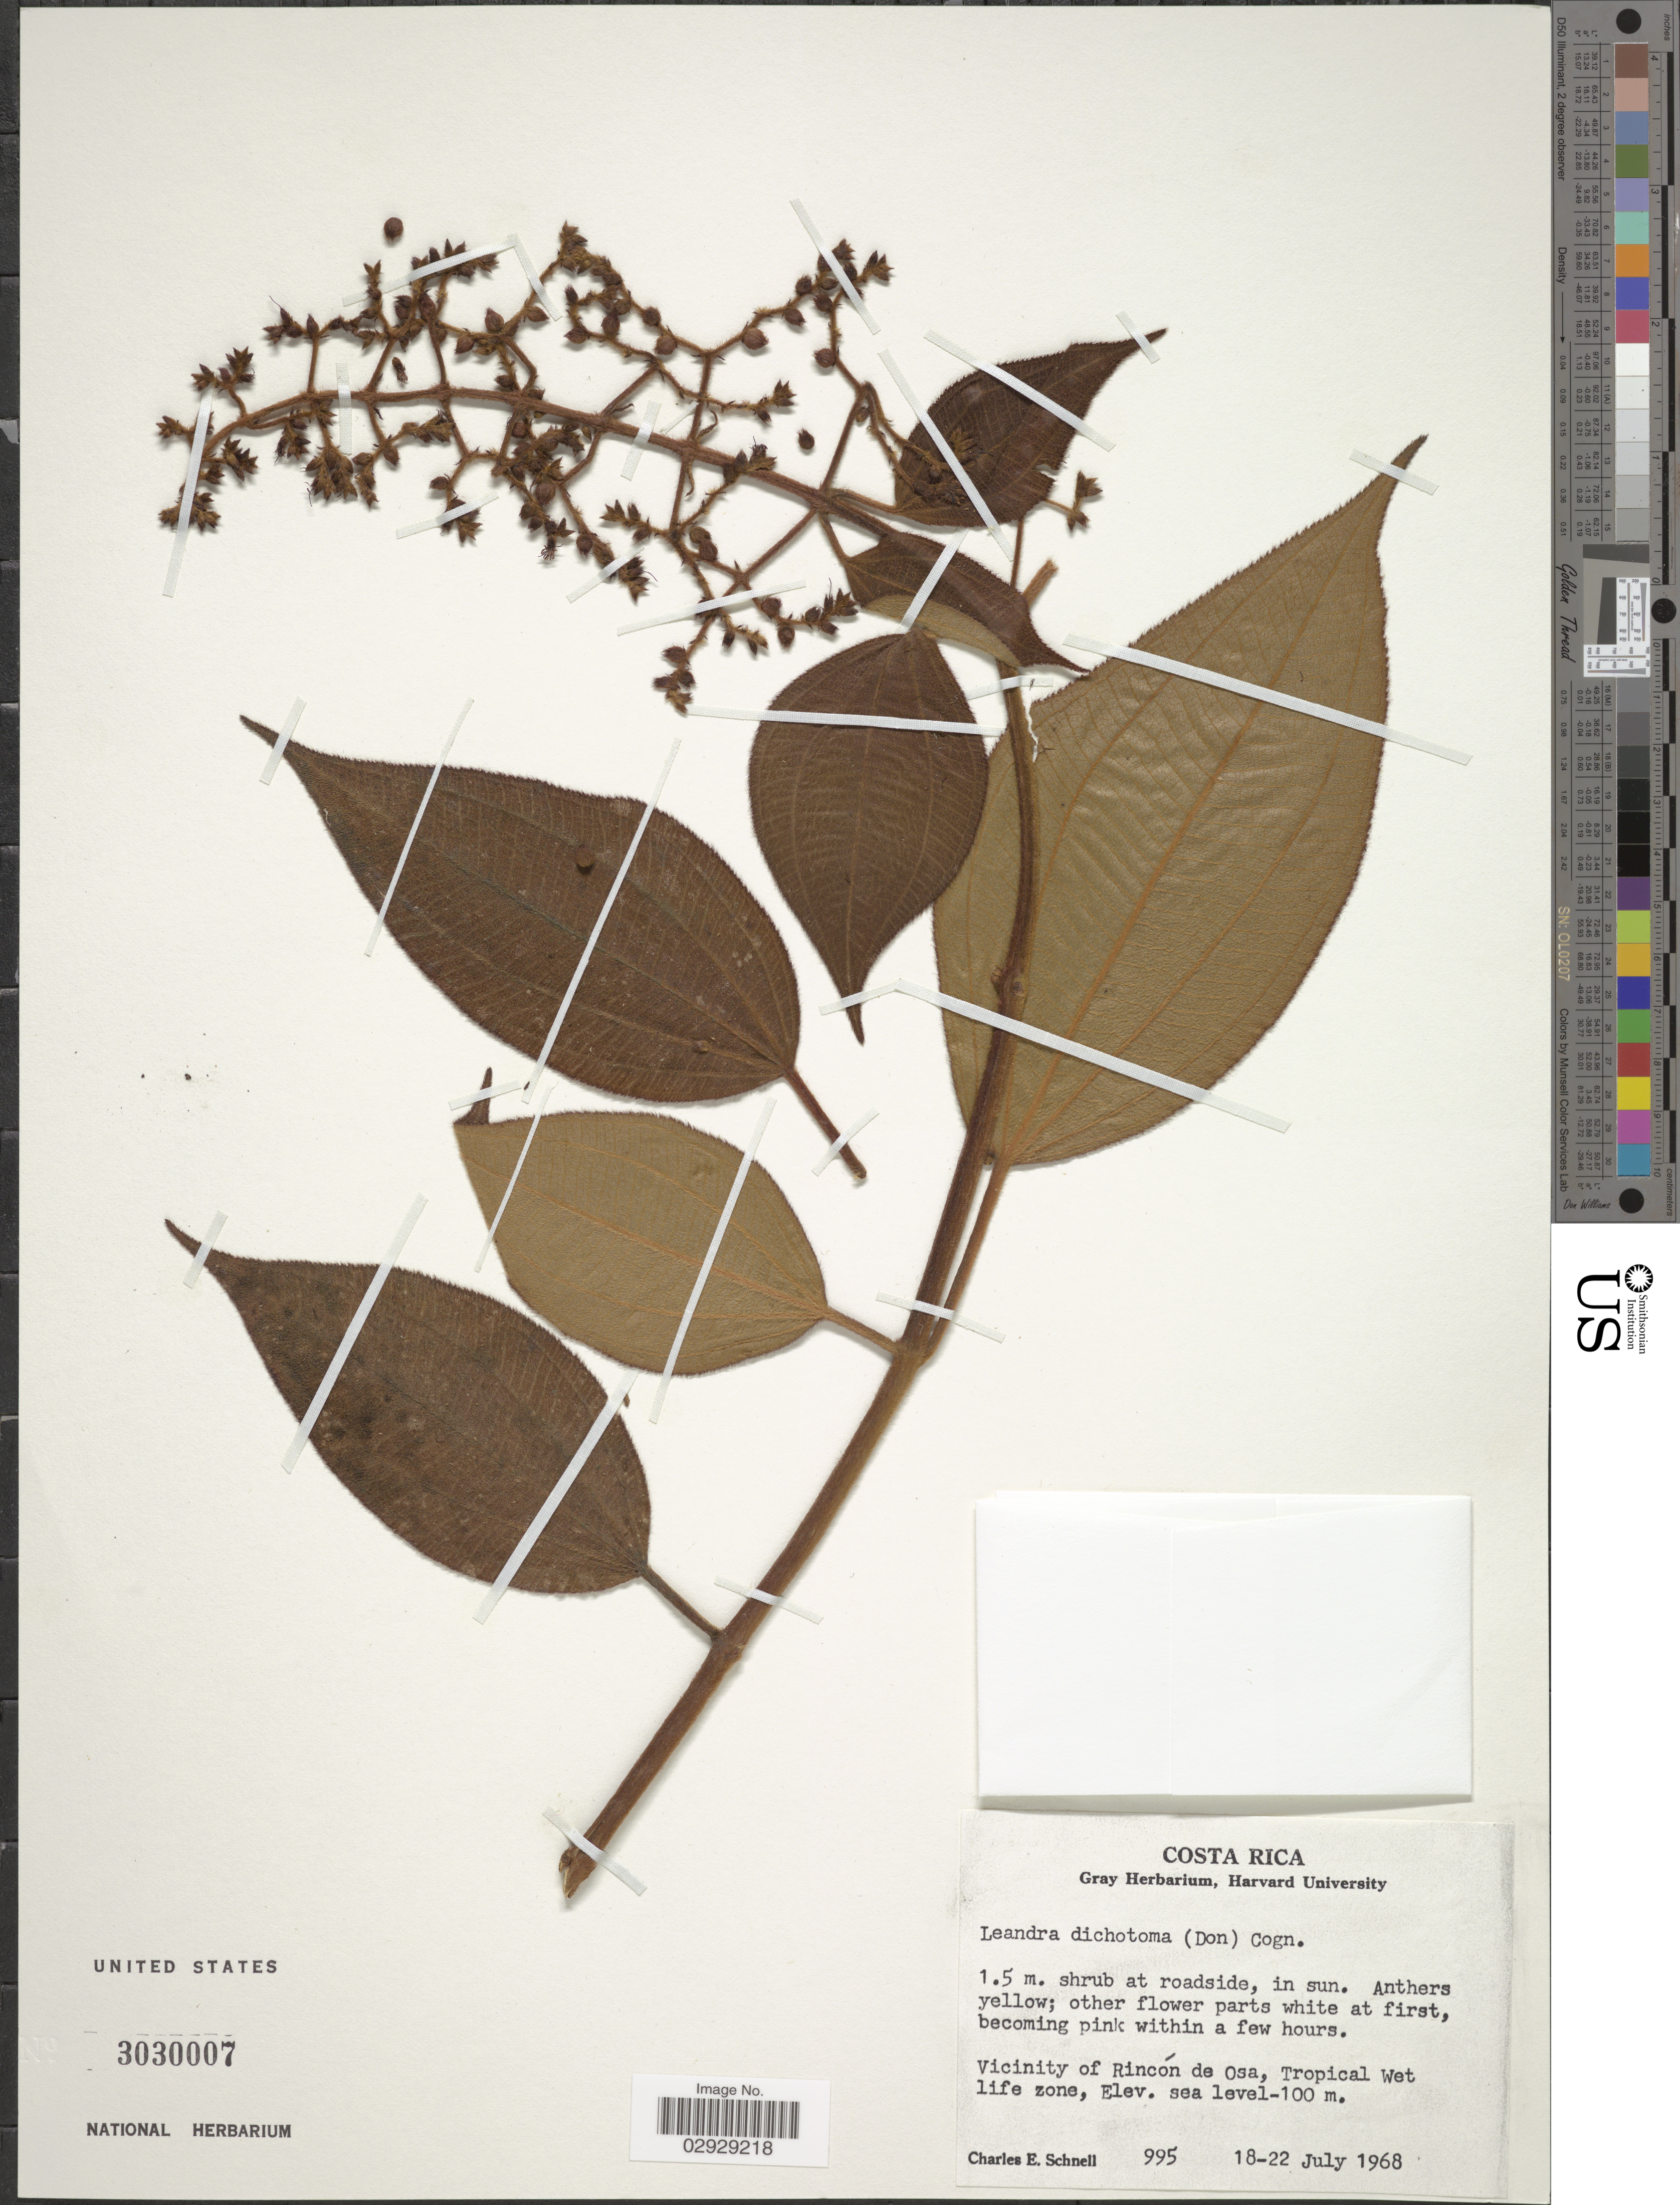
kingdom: Plantae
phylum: Tracheophyta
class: Magnoliopsida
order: Myrtales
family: Melastomataceae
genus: Leandra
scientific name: Leandra granatensis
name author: Gleason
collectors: C. Schnell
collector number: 995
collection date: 1968-07-18/1968-07-22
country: Costa Rica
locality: Vicinity of Rincón de Osa, Tropical Wet life zone.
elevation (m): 0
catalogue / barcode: US 3030007